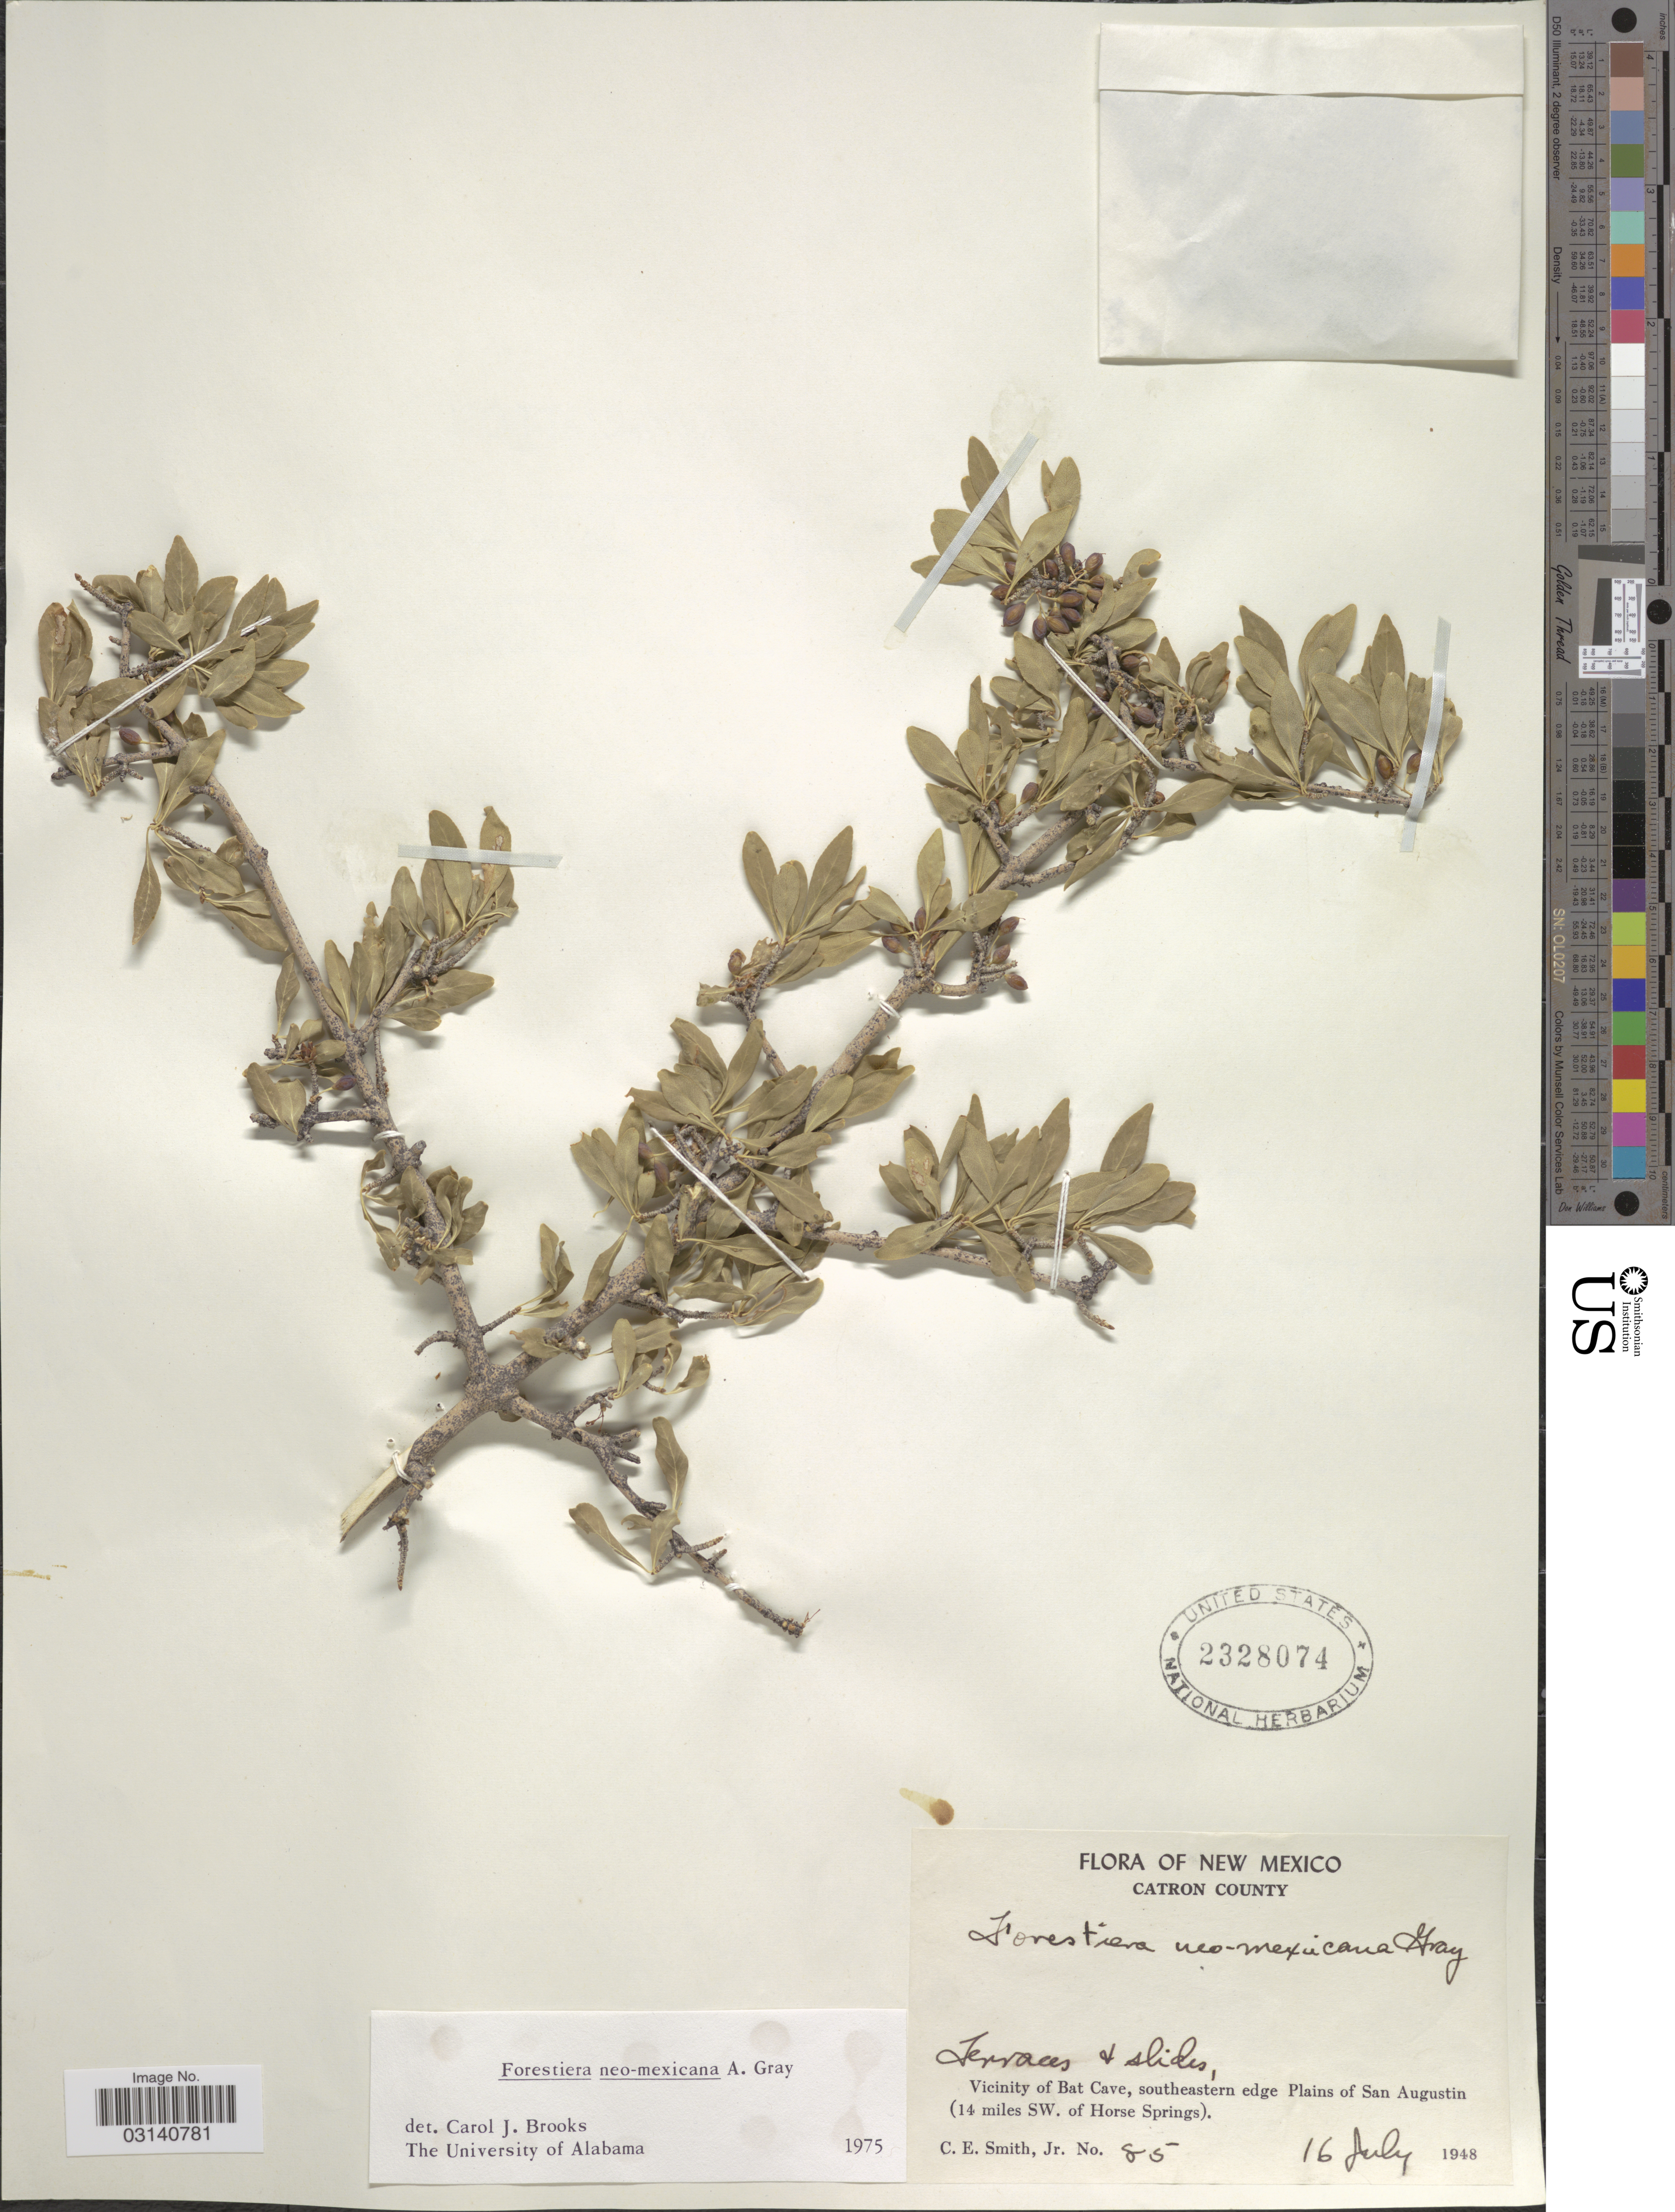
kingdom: Plantae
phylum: Tracheophyta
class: Magnoliopsida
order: Lamiales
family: Oleaceae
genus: Forestiera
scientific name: Forestiera neomexicana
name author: A. Gray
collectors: C. E. Smith Jr.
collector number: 85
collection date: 1948-07-16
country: United States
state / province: New Mexico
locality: Catron County, Vicinity of Bat Cave, southeastern edge Plains of San Augustin (14 miles SW. of Horse Springs).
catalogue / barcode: US 2328074